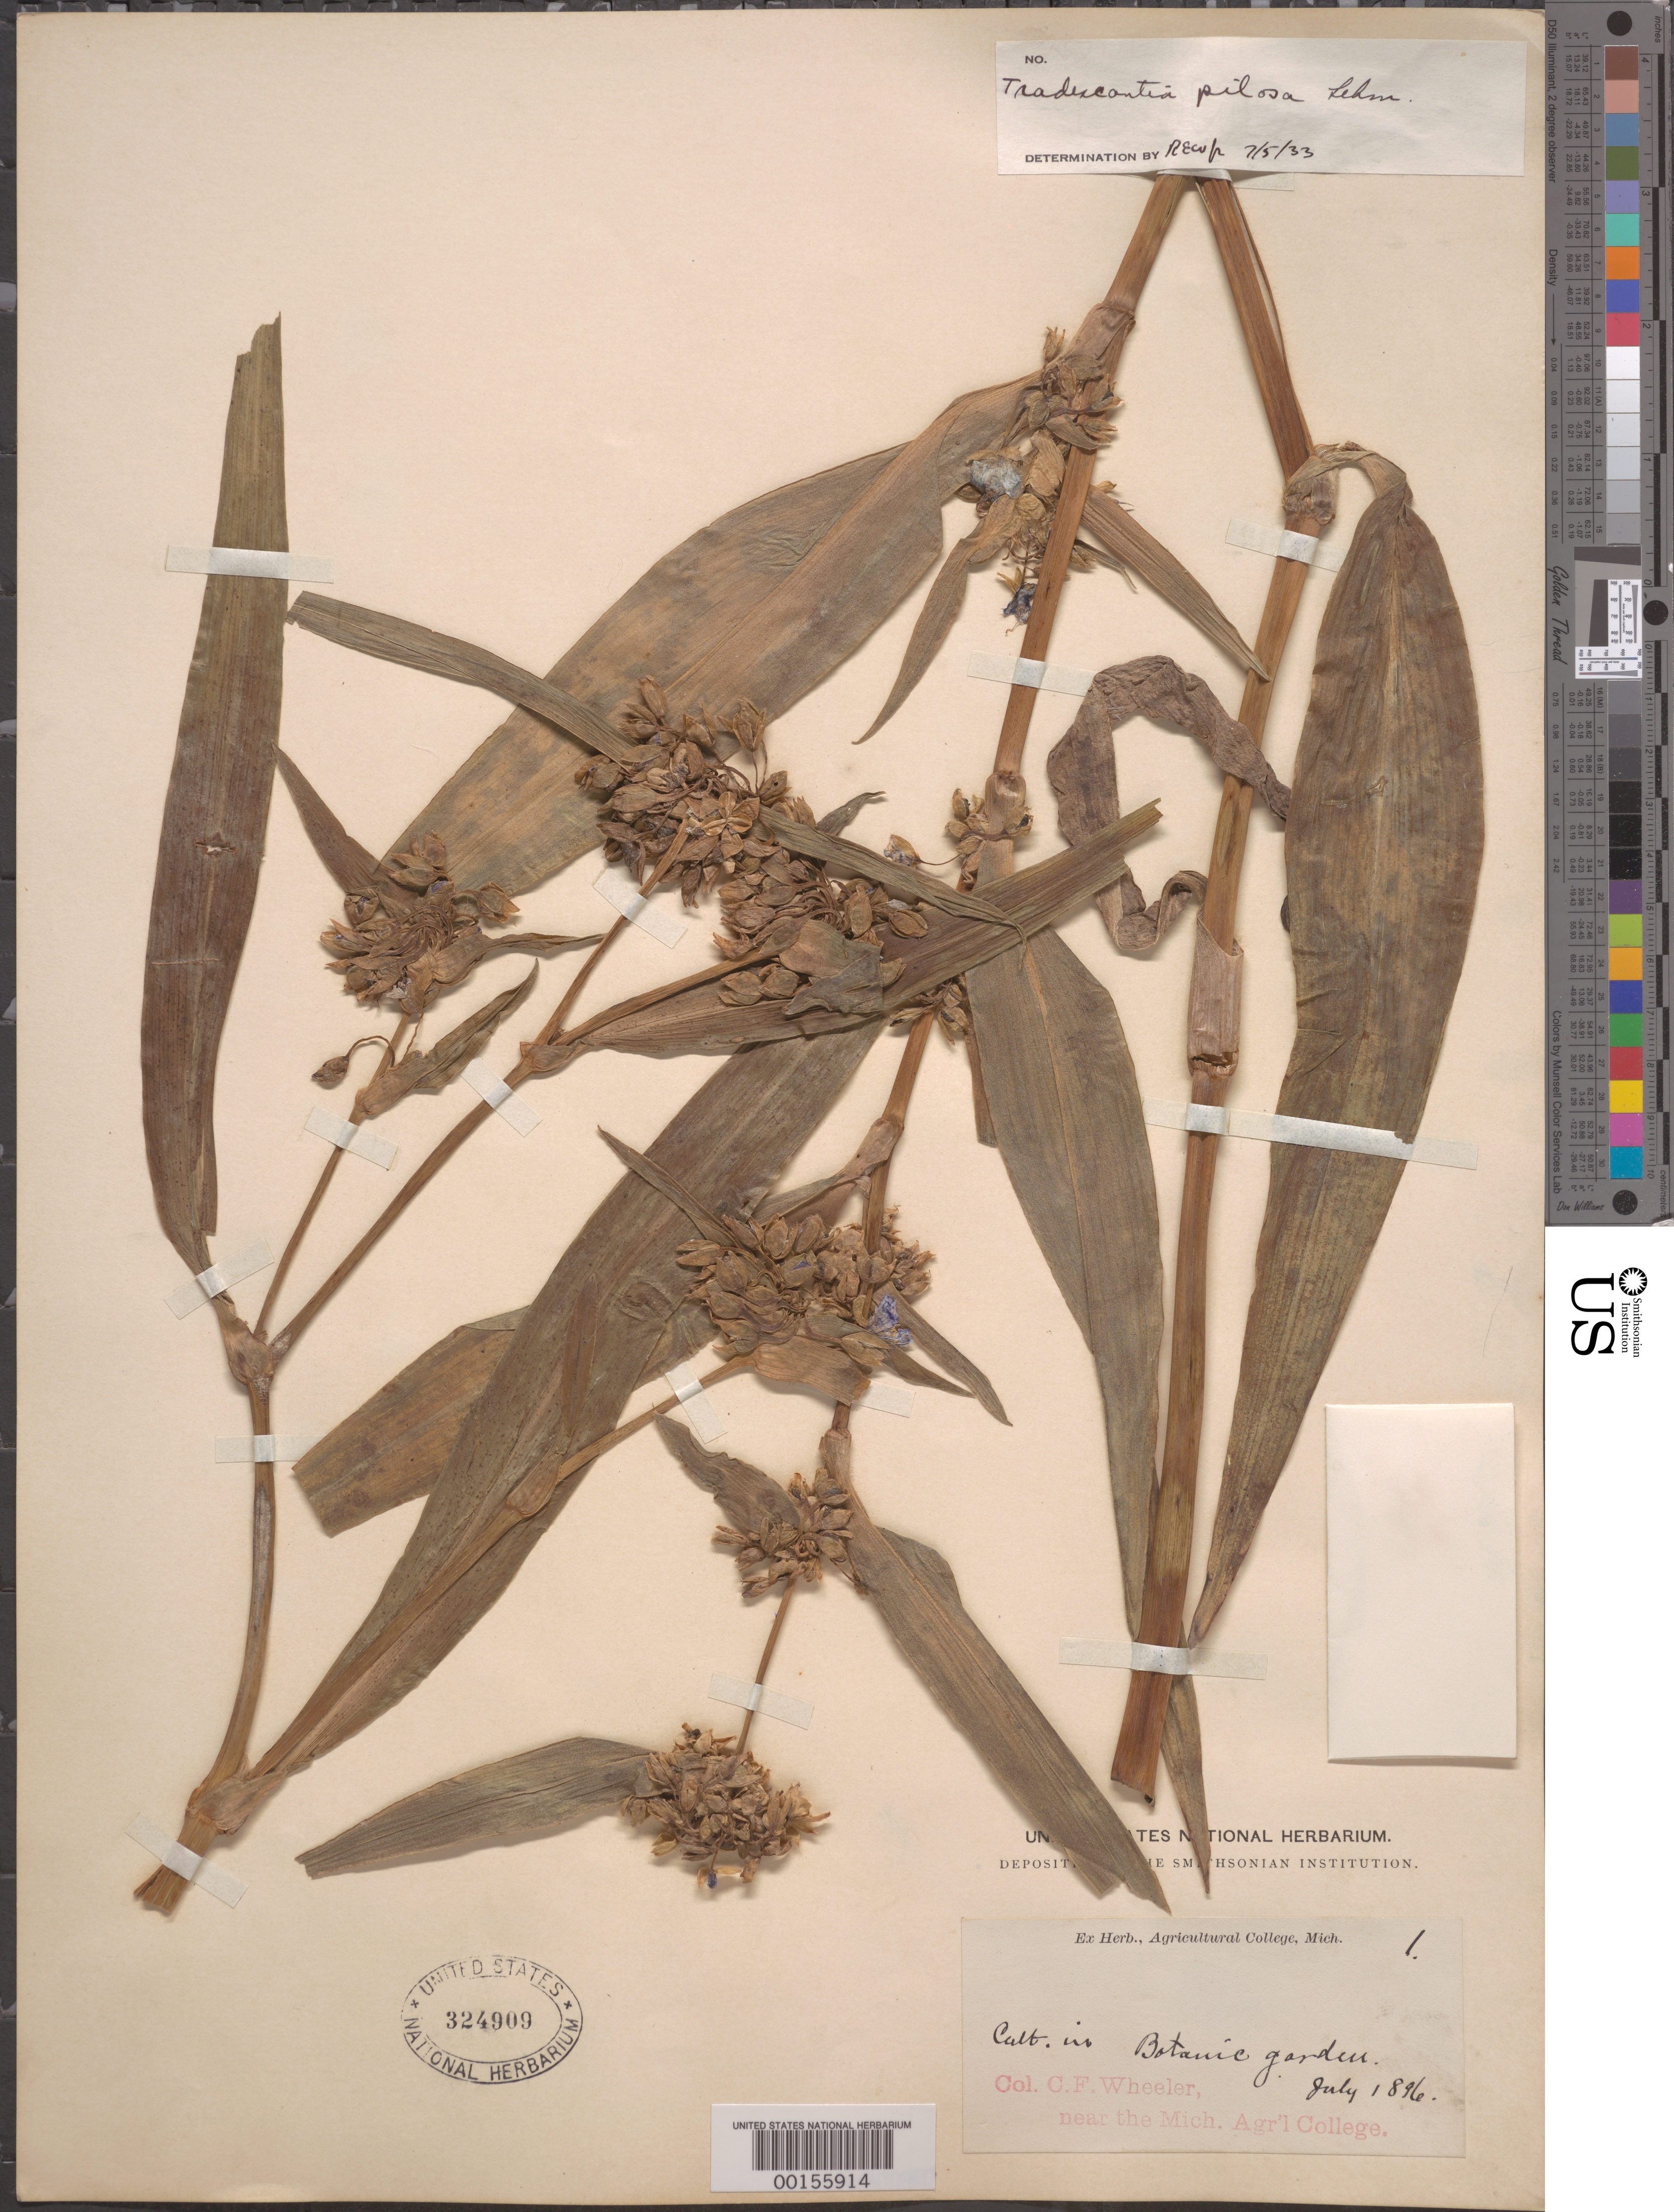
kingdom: Plantae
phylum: Tracheophyta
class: Liliopsida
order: Commelinales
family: Commelinaceae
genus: Tradescantia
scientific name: Tradescantia subaspera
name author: Ker Gawl.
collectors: C. Wheeler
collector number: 01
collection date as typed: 01 Jul 1896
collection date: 1896-07-01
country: United States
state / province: Washington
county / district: Spokane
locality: Spokane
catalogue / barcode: US 324909